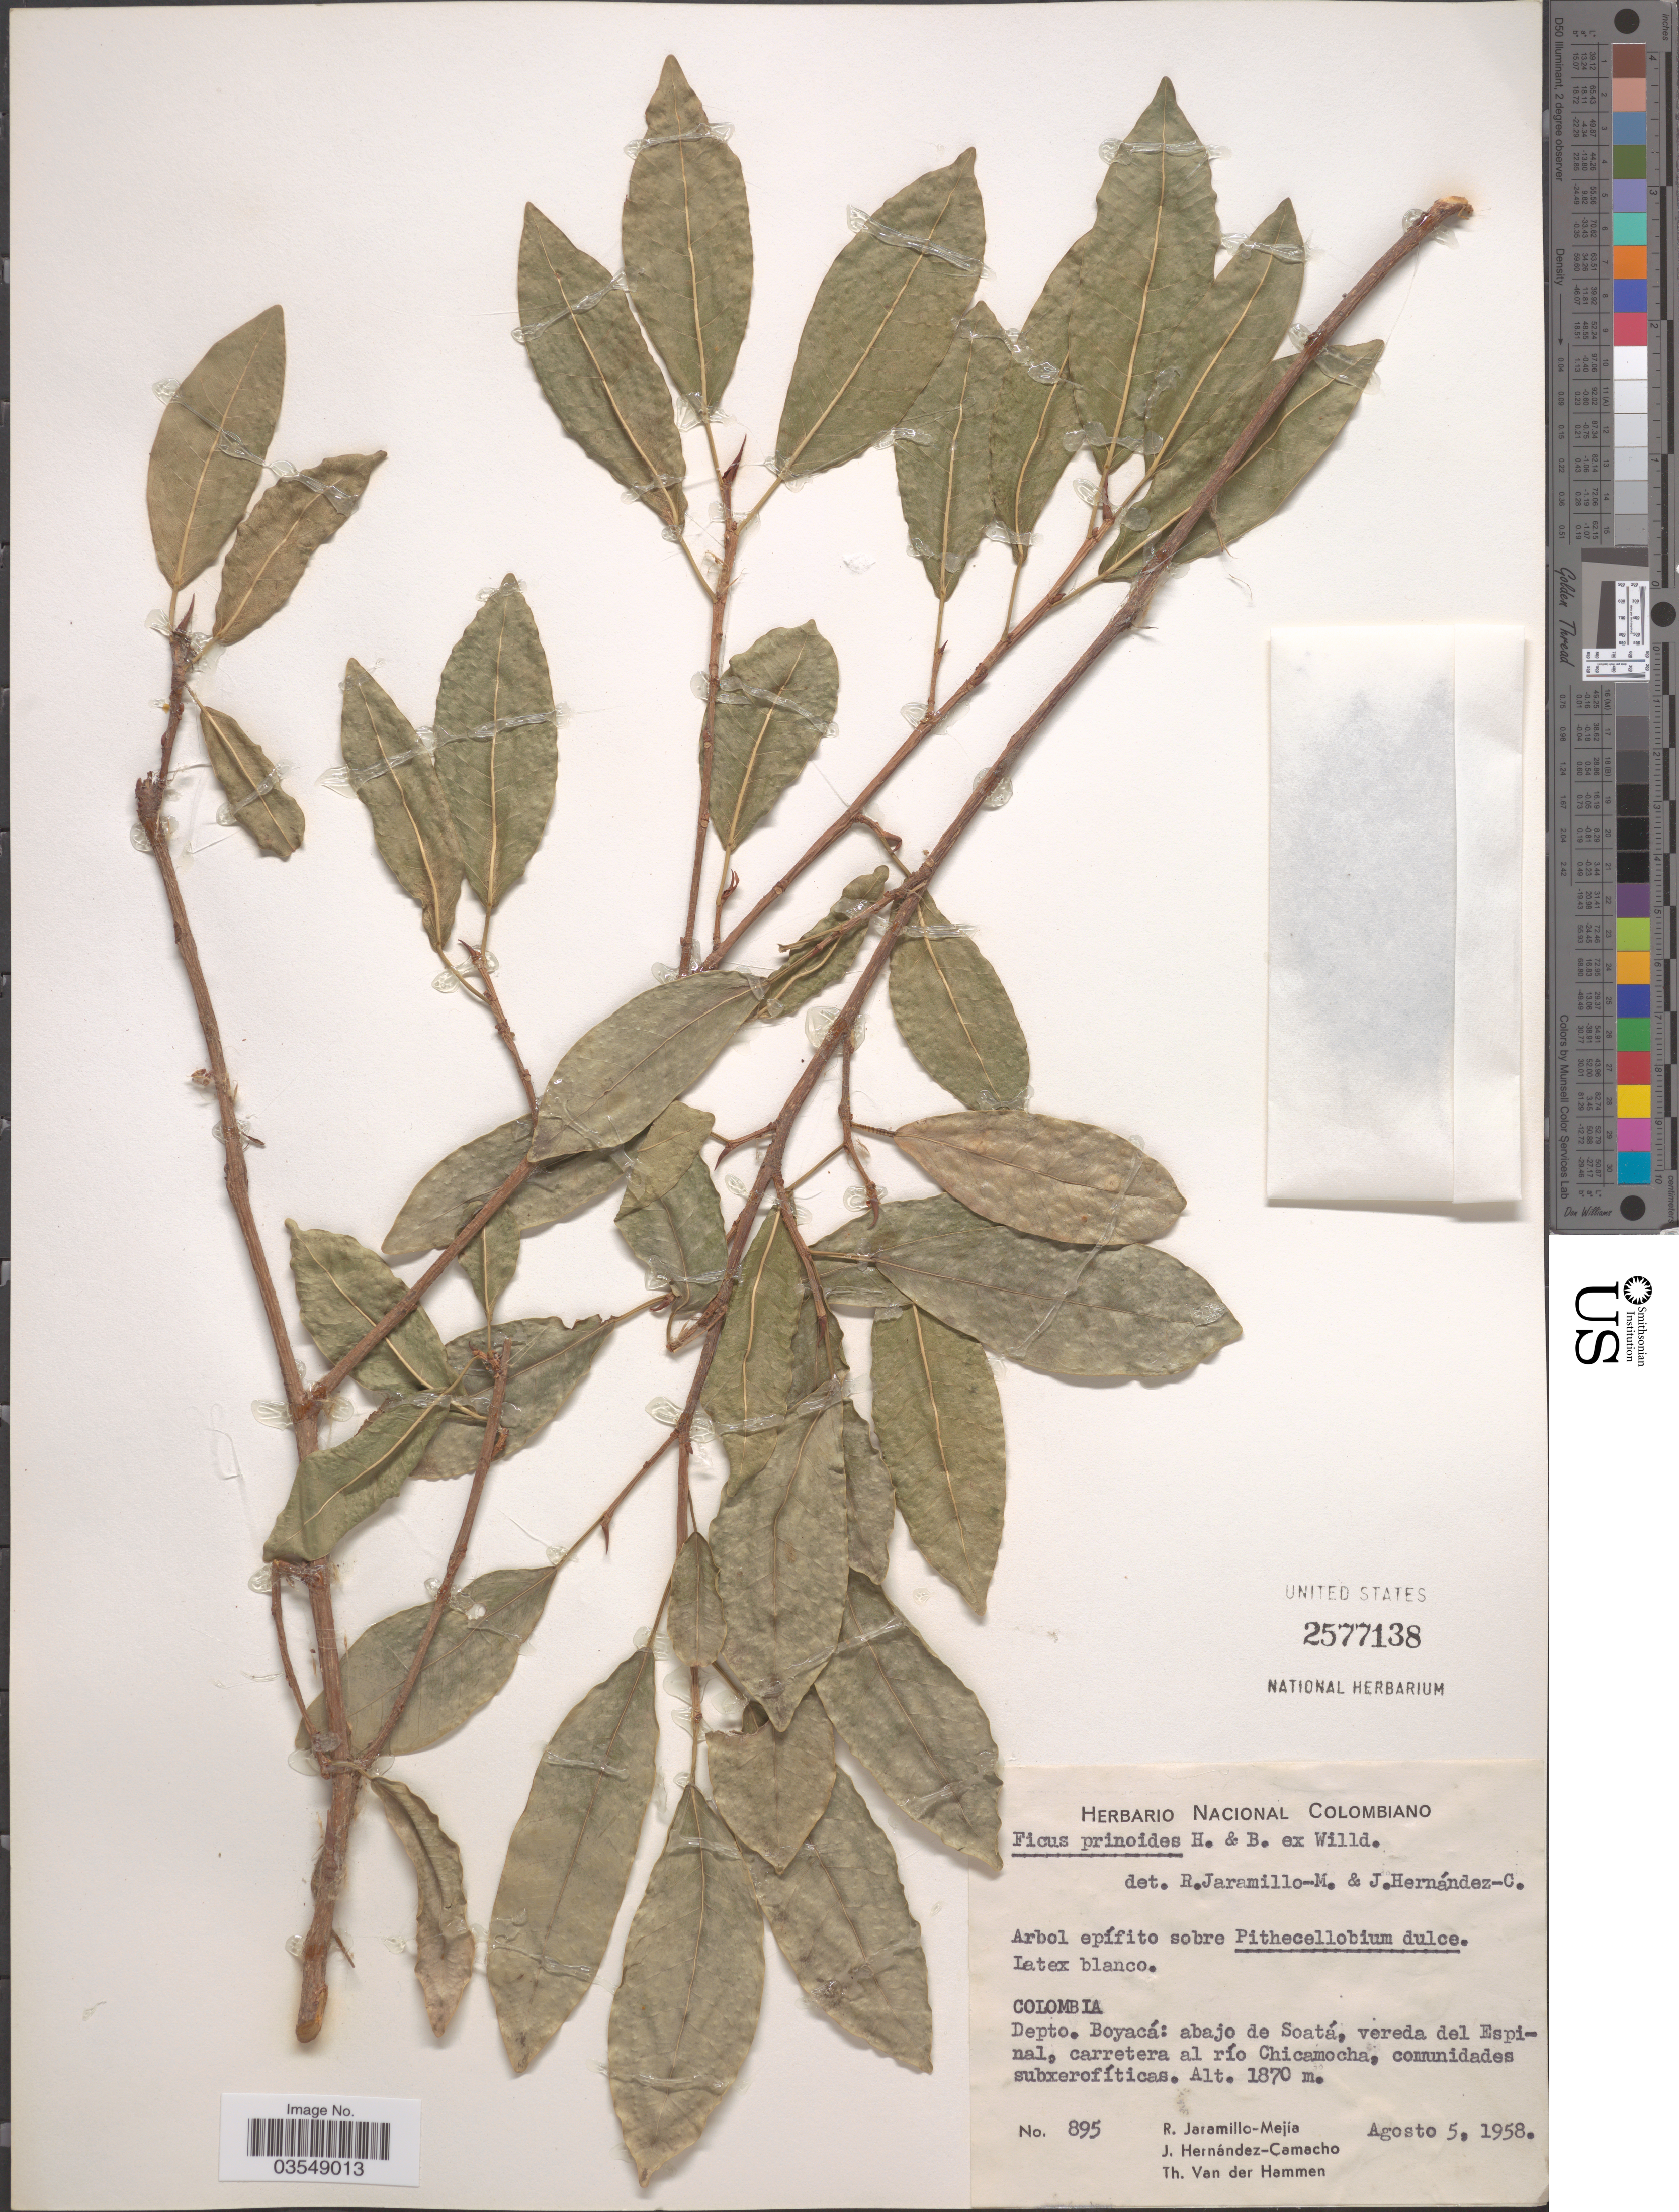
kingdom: Plantae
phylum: Tracheophyta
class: Magnoliopsida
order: Rosales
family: Moraceae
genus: Ficus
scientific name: Ficus pallida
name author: Vahl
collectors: R. Jaramillo M., J. Hernández-Camacho & T. Van der Hammen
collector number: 895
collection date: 1958-08-05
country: Colombia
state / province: Boyacá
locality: Depto. Boyacá: abajo de Soatá, vereda del Espinal, carretera al río Chicamocha.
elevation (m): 1870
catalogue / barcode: US 2577138